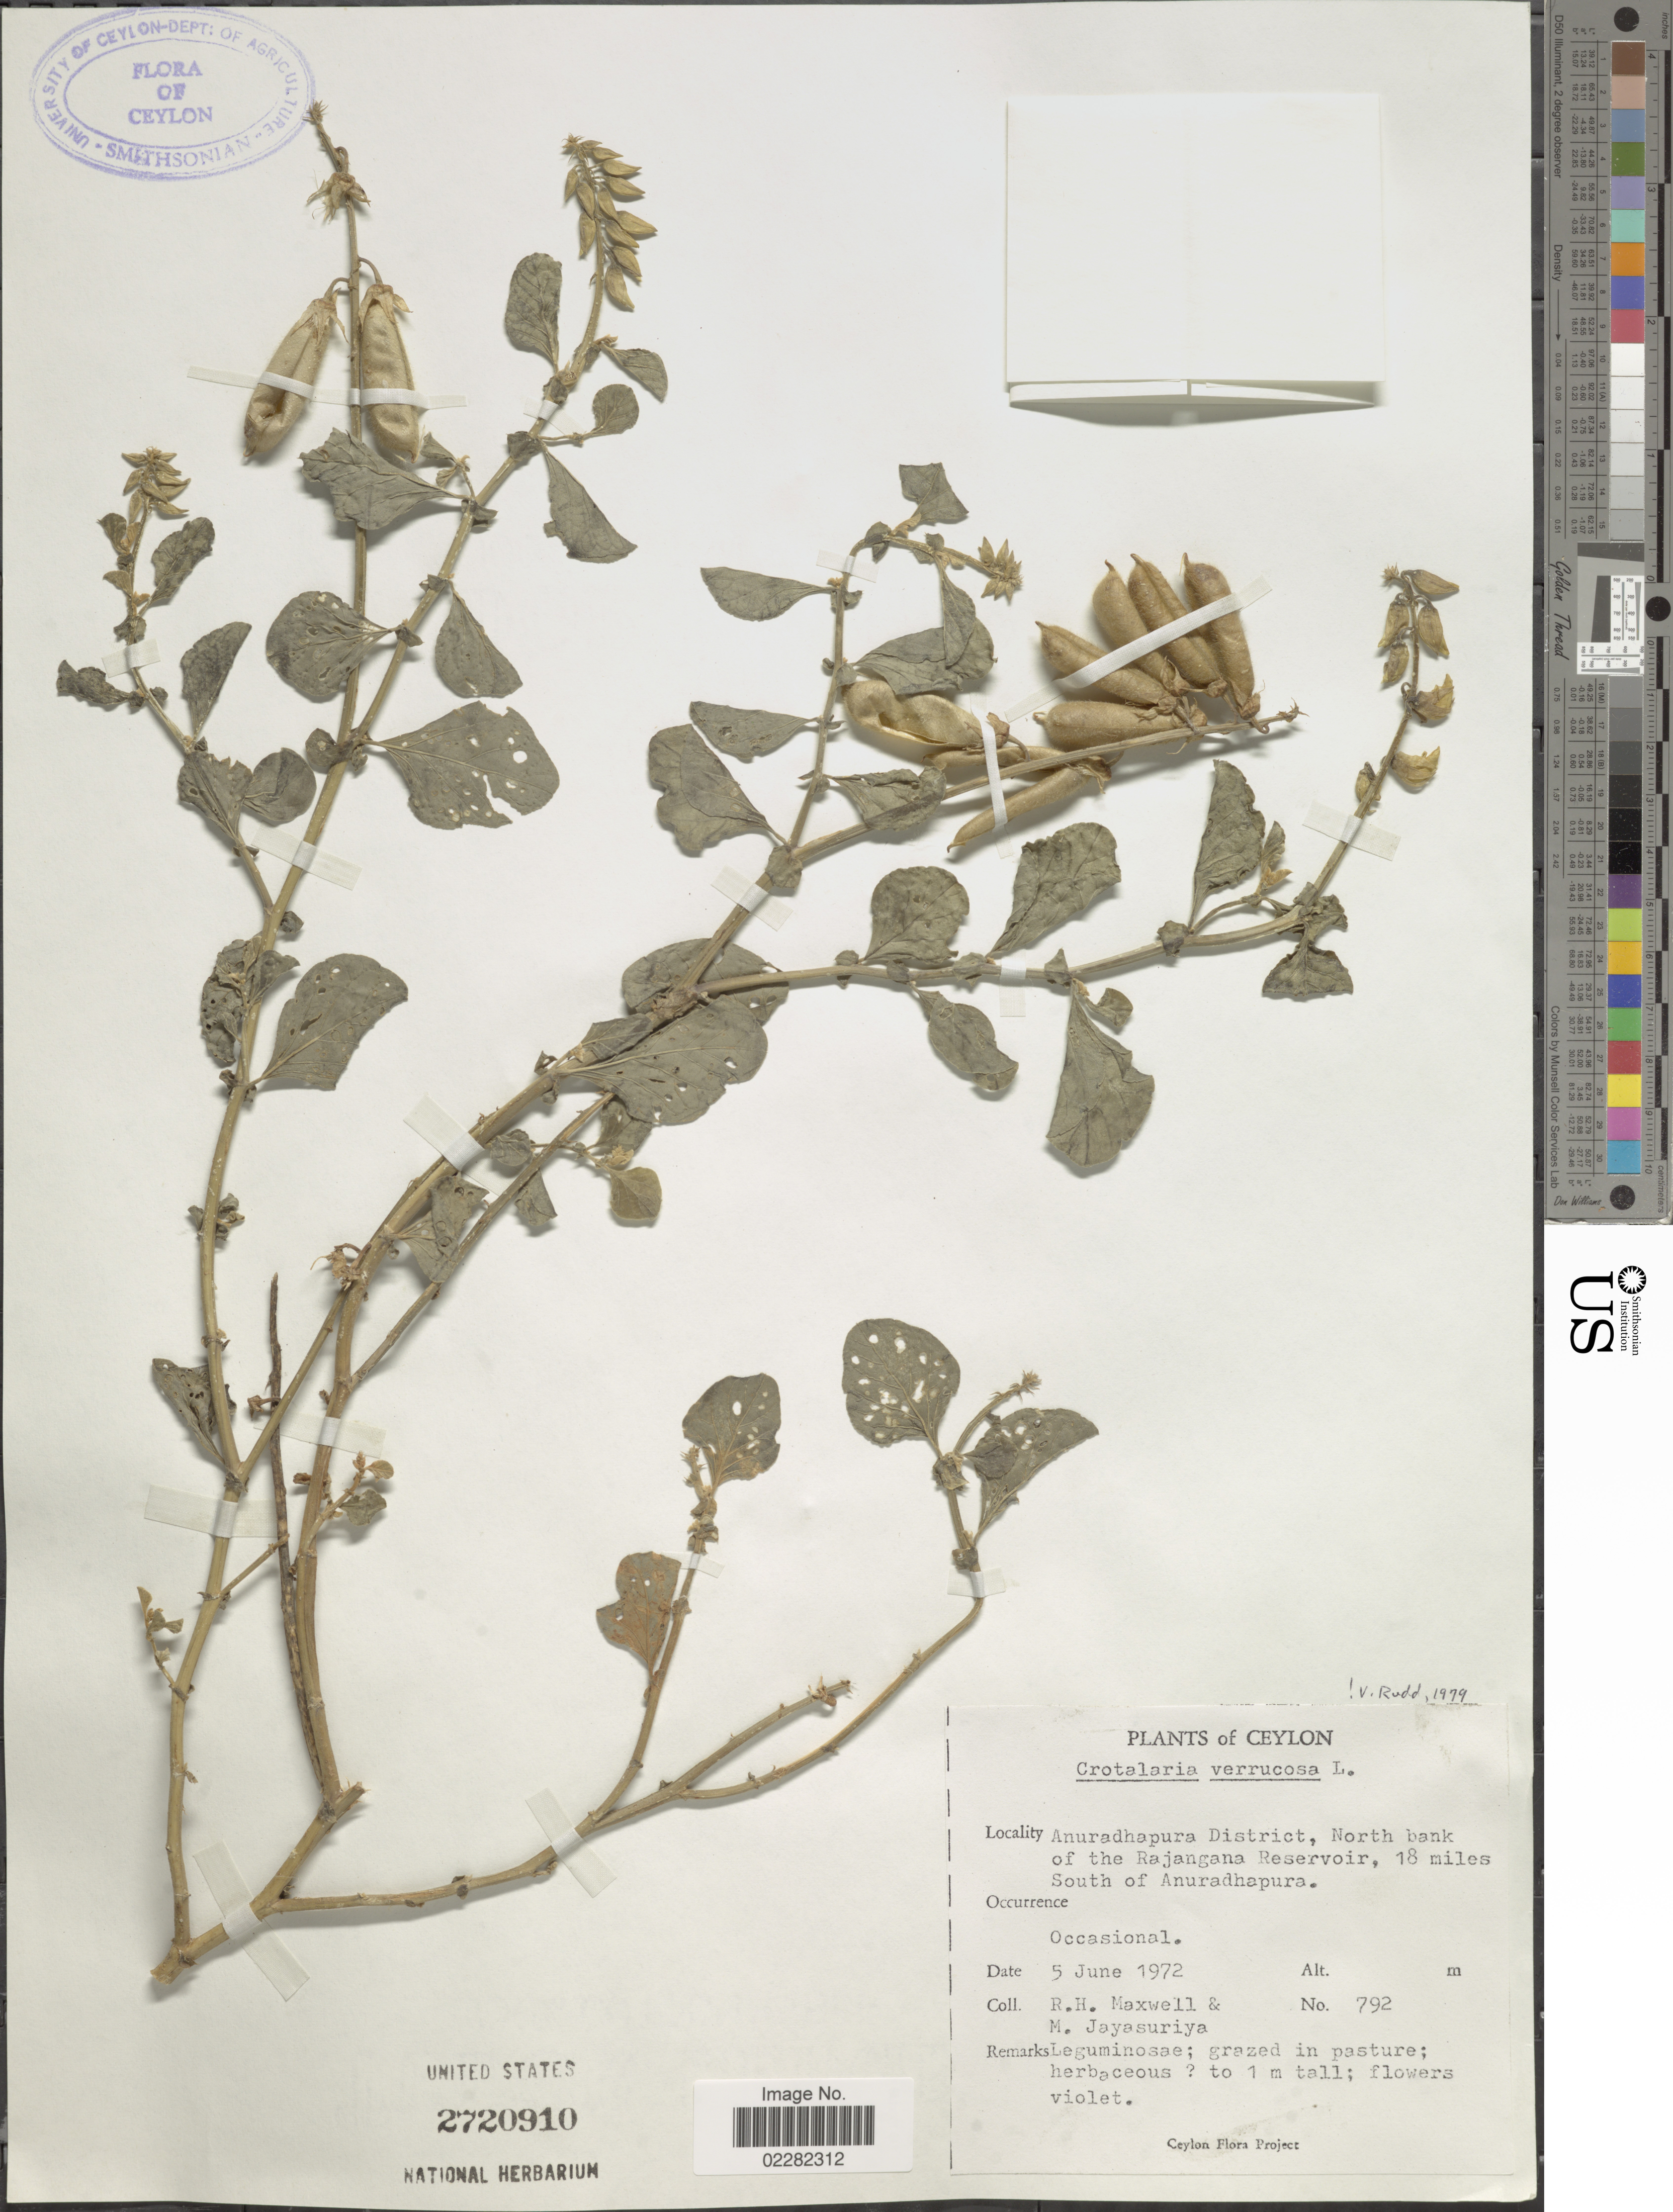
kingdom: Plantae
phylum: Tracheophyta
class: Magnoliopsida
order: Fabales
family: Fabaceae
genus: Crotalaria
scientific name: Crotalaria verrucosa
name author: L.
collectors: R. Maxwell & M. Jayasuriya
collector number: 792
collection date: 1972-06-05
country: Sri Lanka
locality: Ceylon, Anuradhapura District, North bank of the Rajangana Reservoir, 18 miles South of Anuradhapura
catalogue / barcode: US 2720910